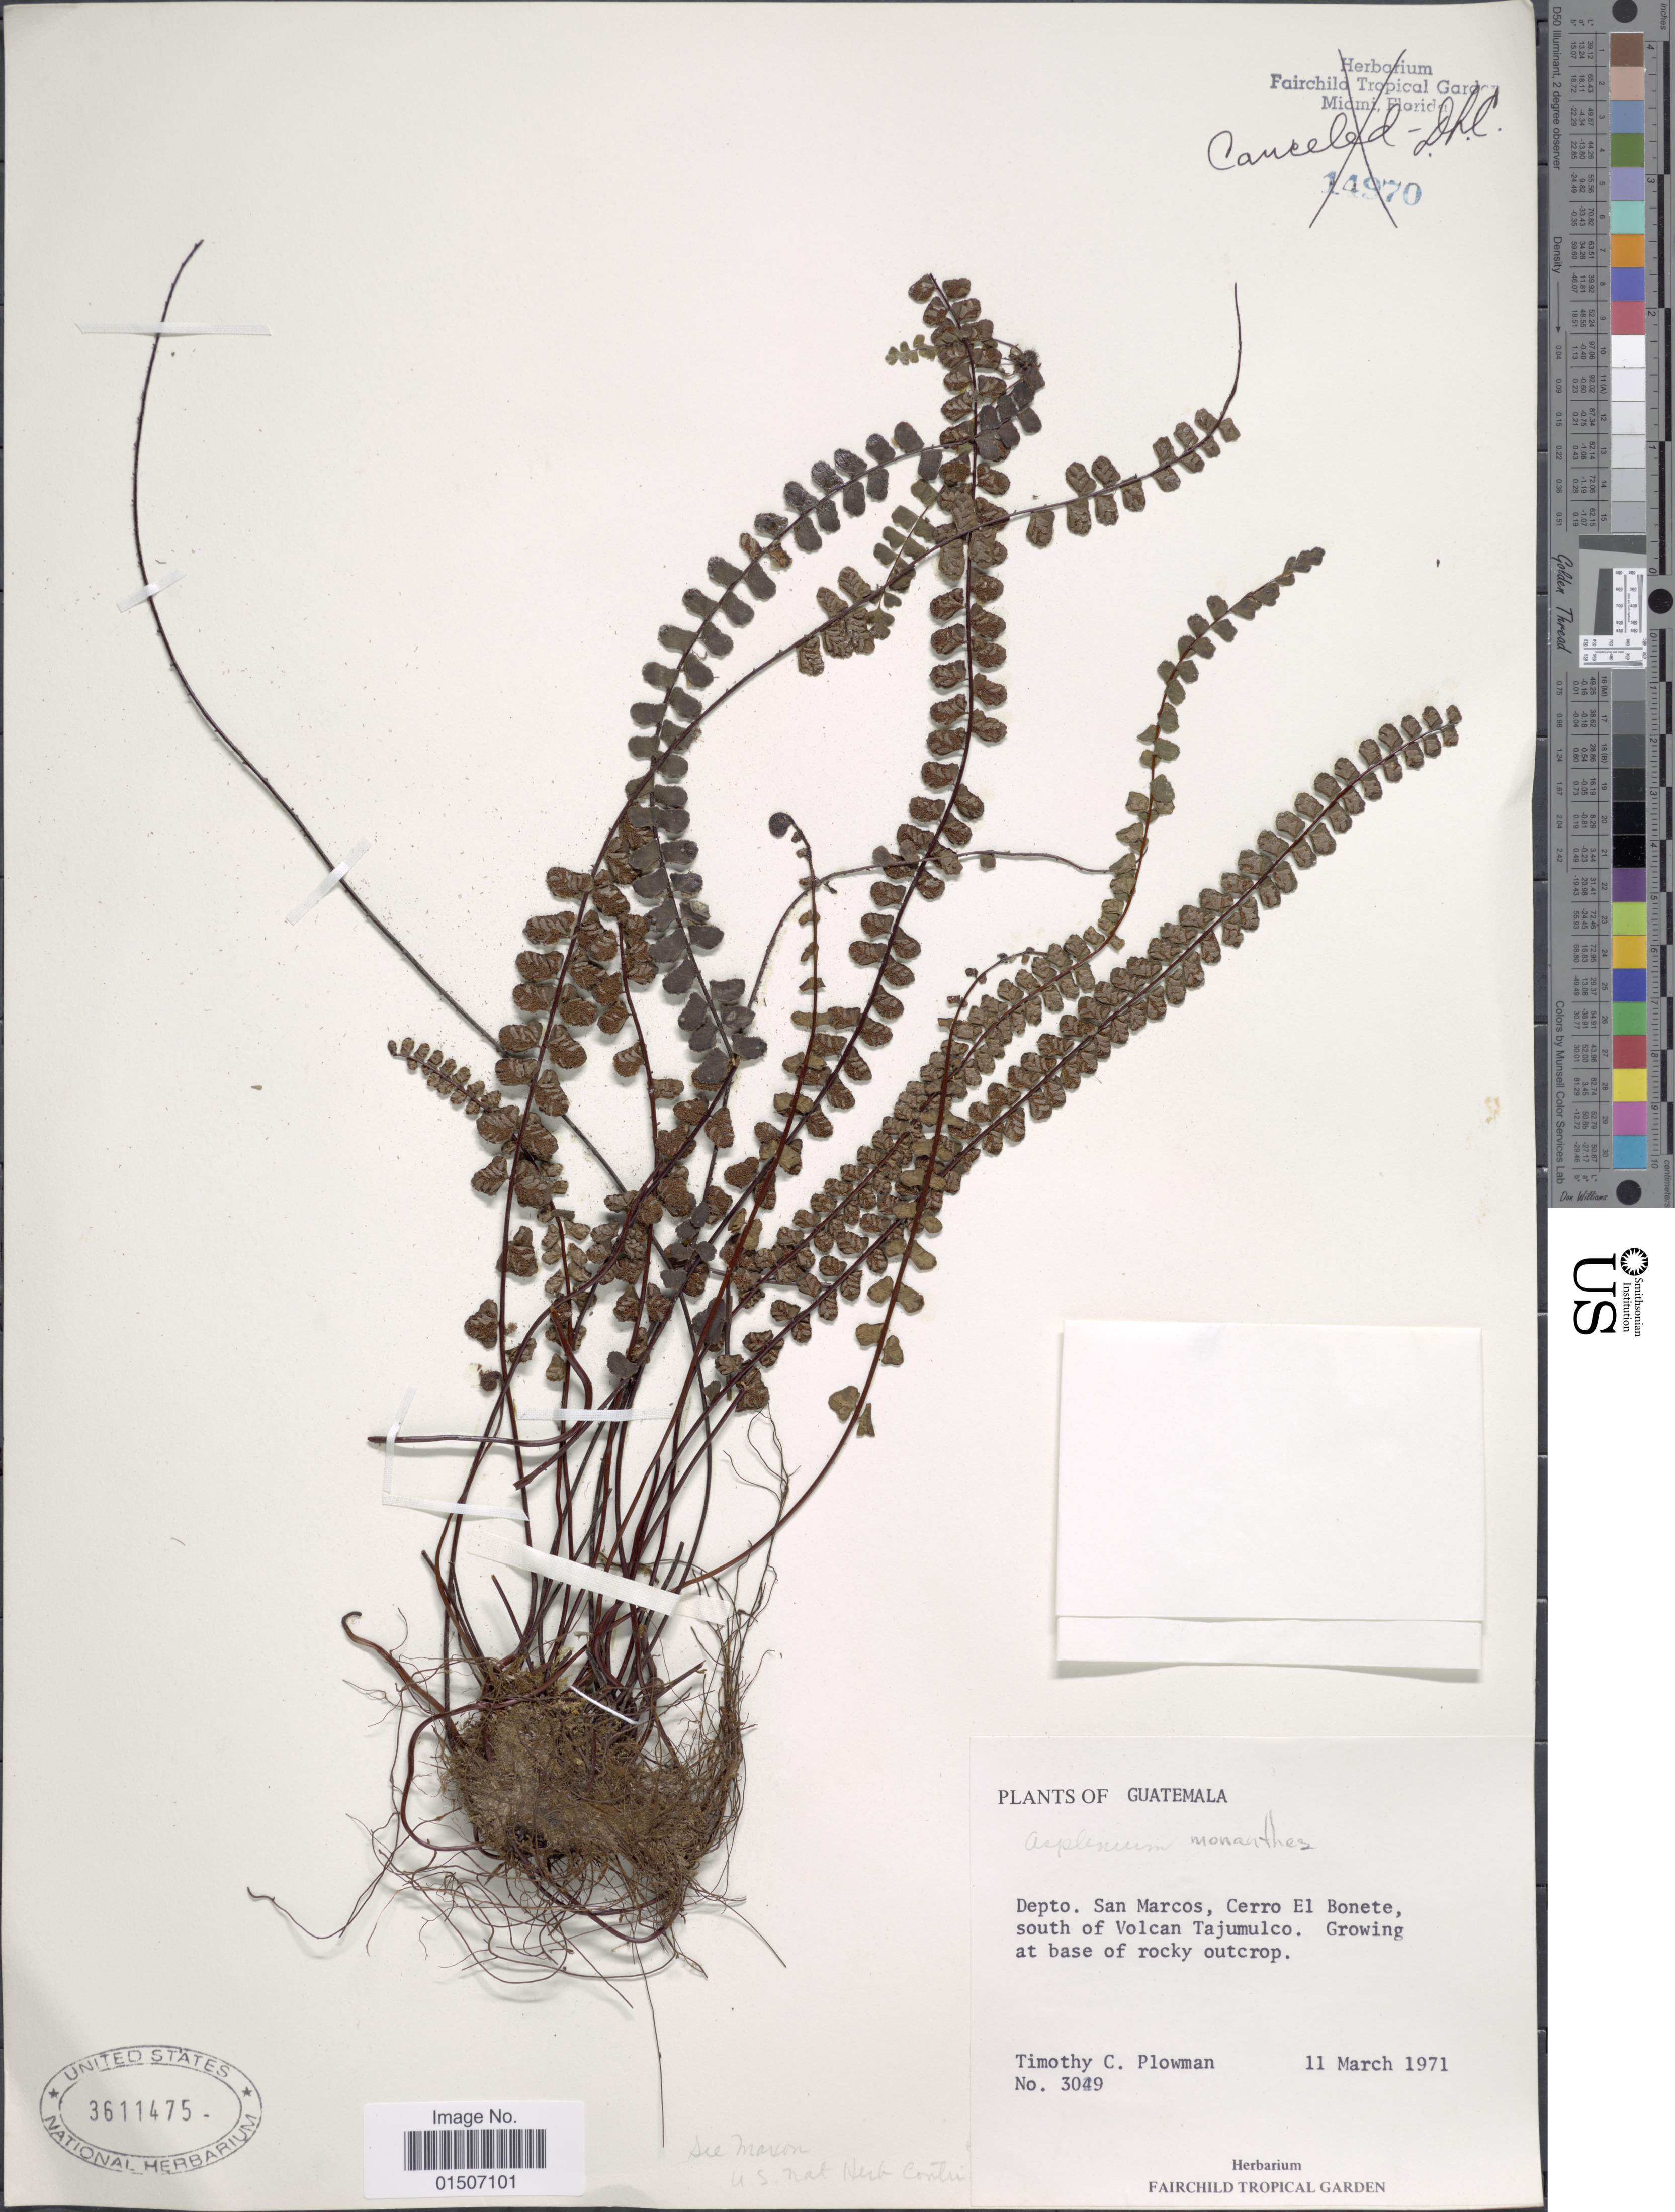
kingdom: Plantae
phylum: Tracheophyta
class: Polypodiopsida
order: Polypodiales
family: Aspleniaceae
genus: Asplenium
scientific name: Asplenium monanthes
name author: L.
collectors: T. Plowman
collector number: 3049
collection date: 1971-03-11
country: Guatemala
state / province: San Marcos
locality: Depto. San Marcos, Cerro El Bonete, south of Volcan Tajumulco. Growing at base of rocky outcrop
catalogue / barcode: US 3611475